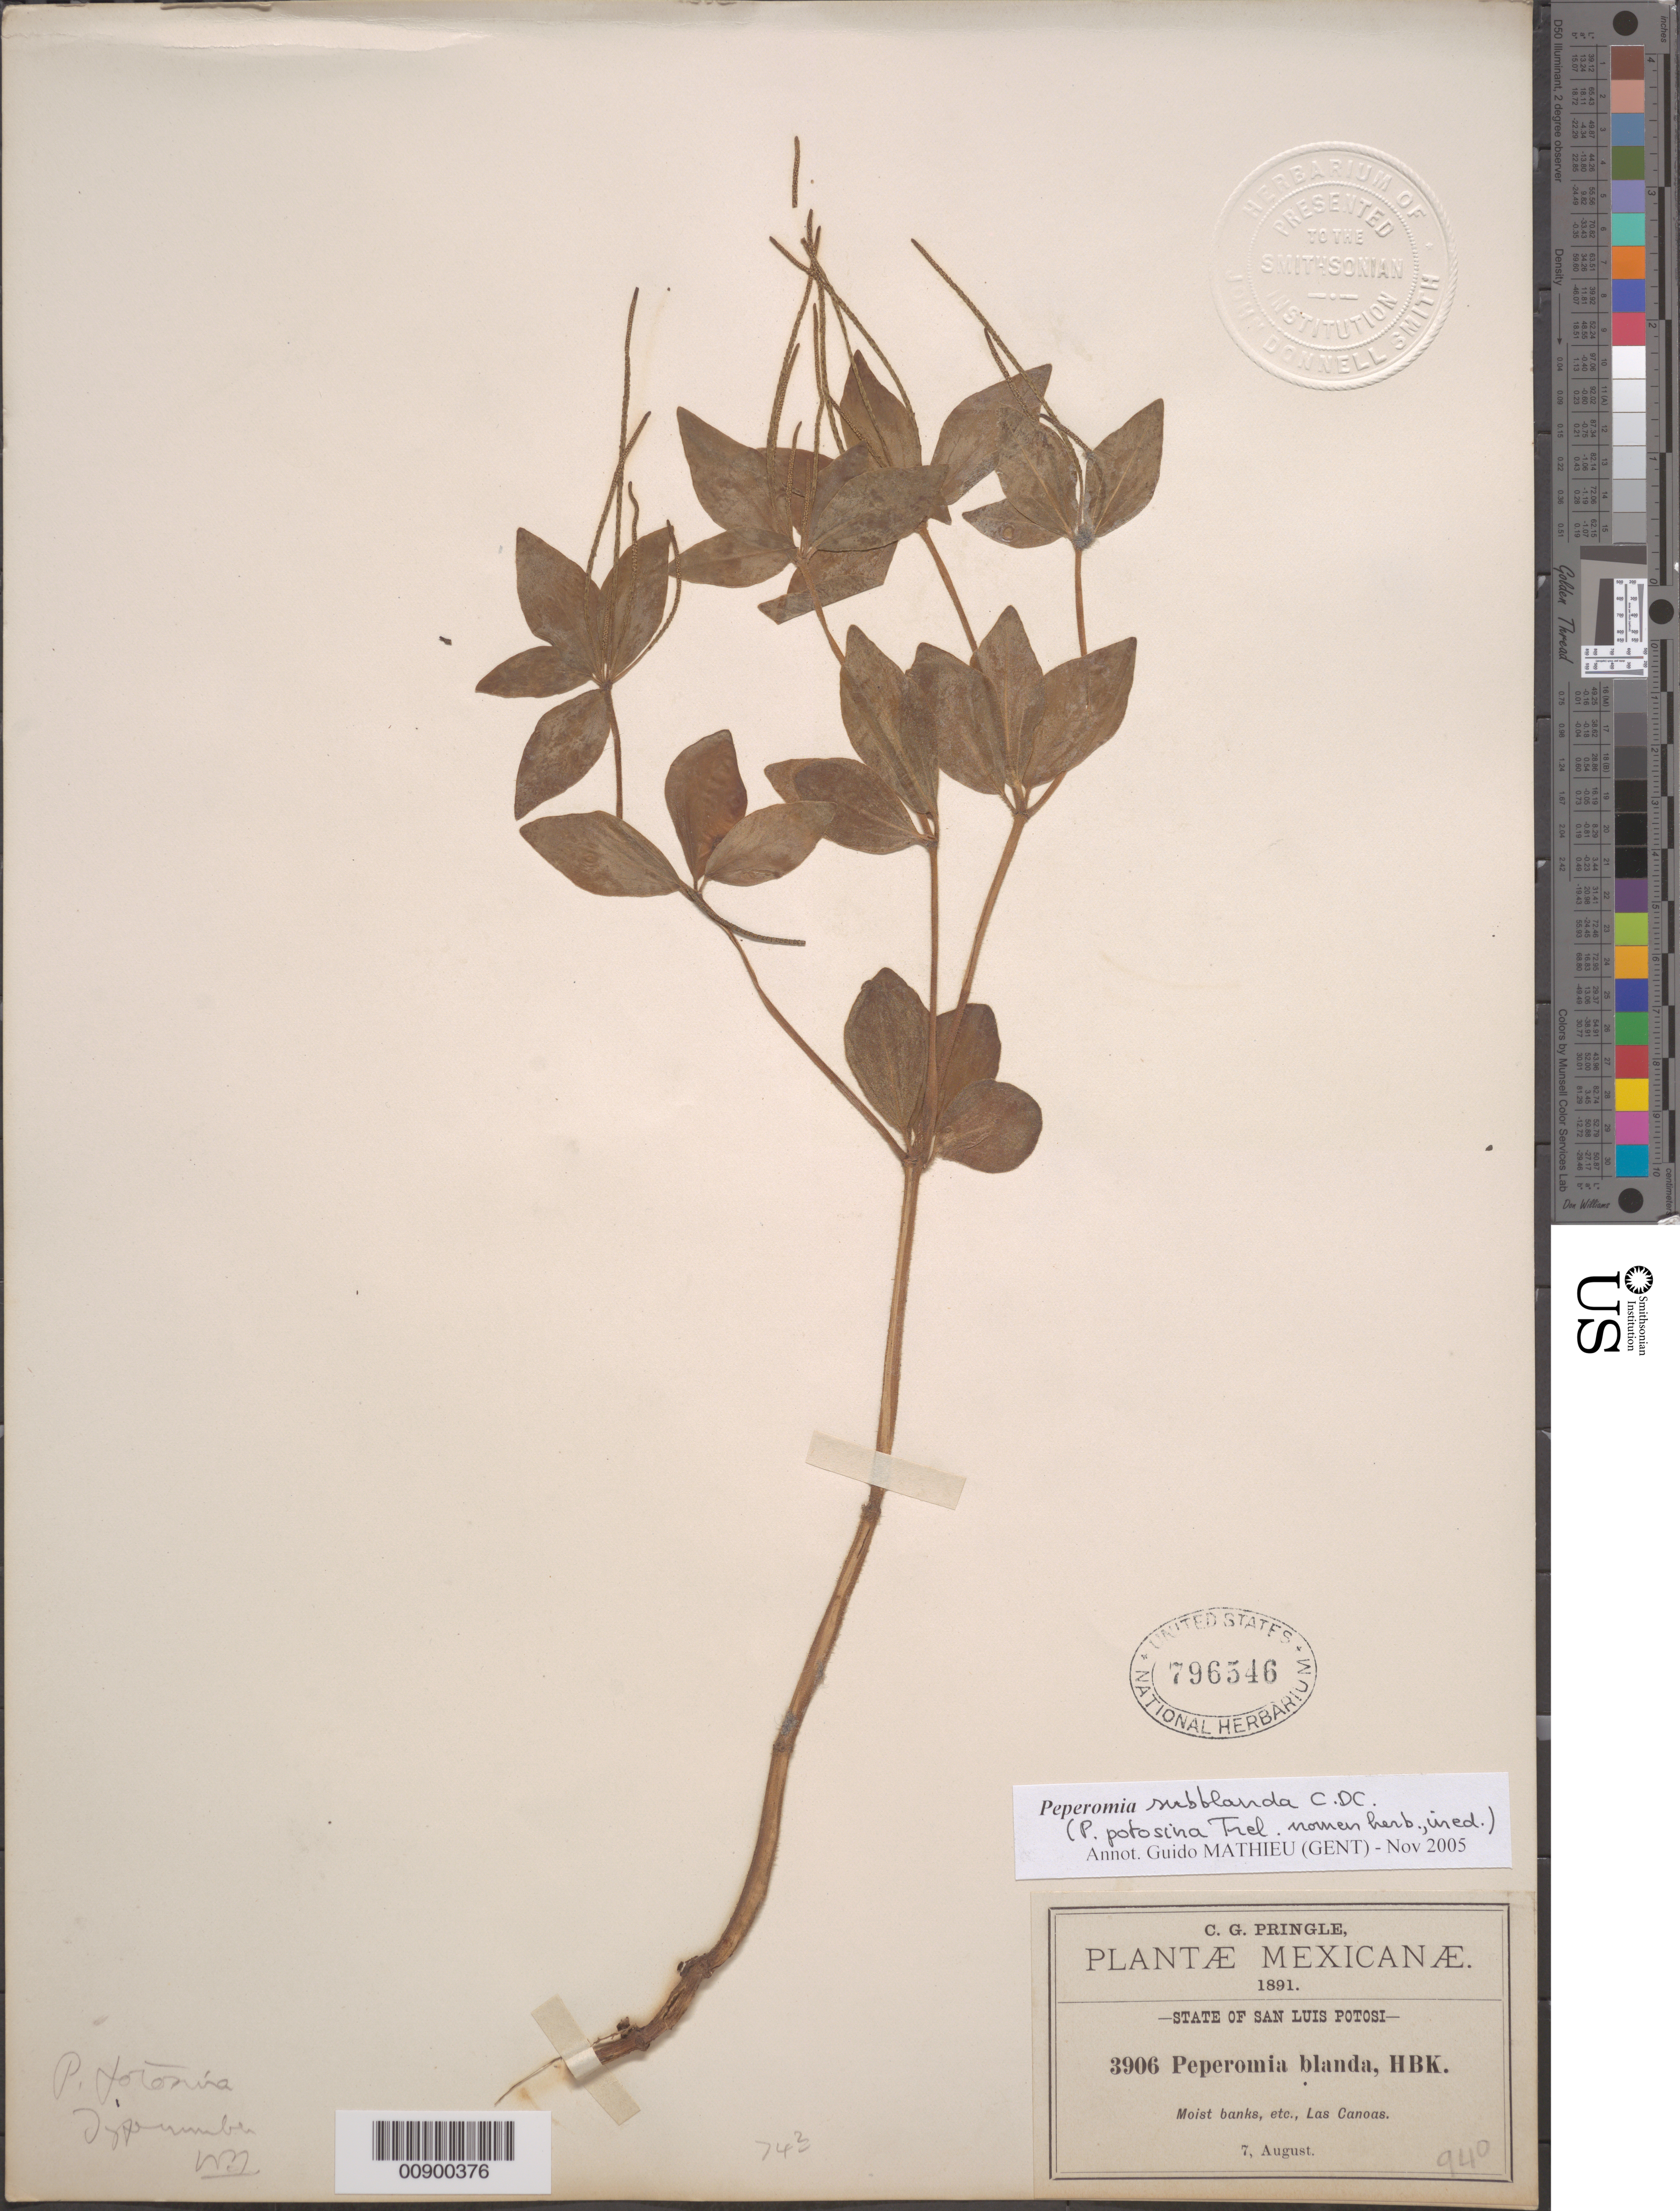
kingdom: Plantae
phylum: Tracheophyta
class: Magnoliopsida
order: Piperales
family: Piperaceae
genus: Peperomia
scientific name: Peperomia subblanda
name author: C. DC.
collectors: C. G. Pringle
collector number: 3906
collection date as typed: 07 Aug 1891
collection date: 1891-08-07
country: Mexico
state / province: San Luis Potosí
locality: Las Canoas, San Luis Potosí.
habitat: Moist banks, etc.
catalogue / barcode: US 796546